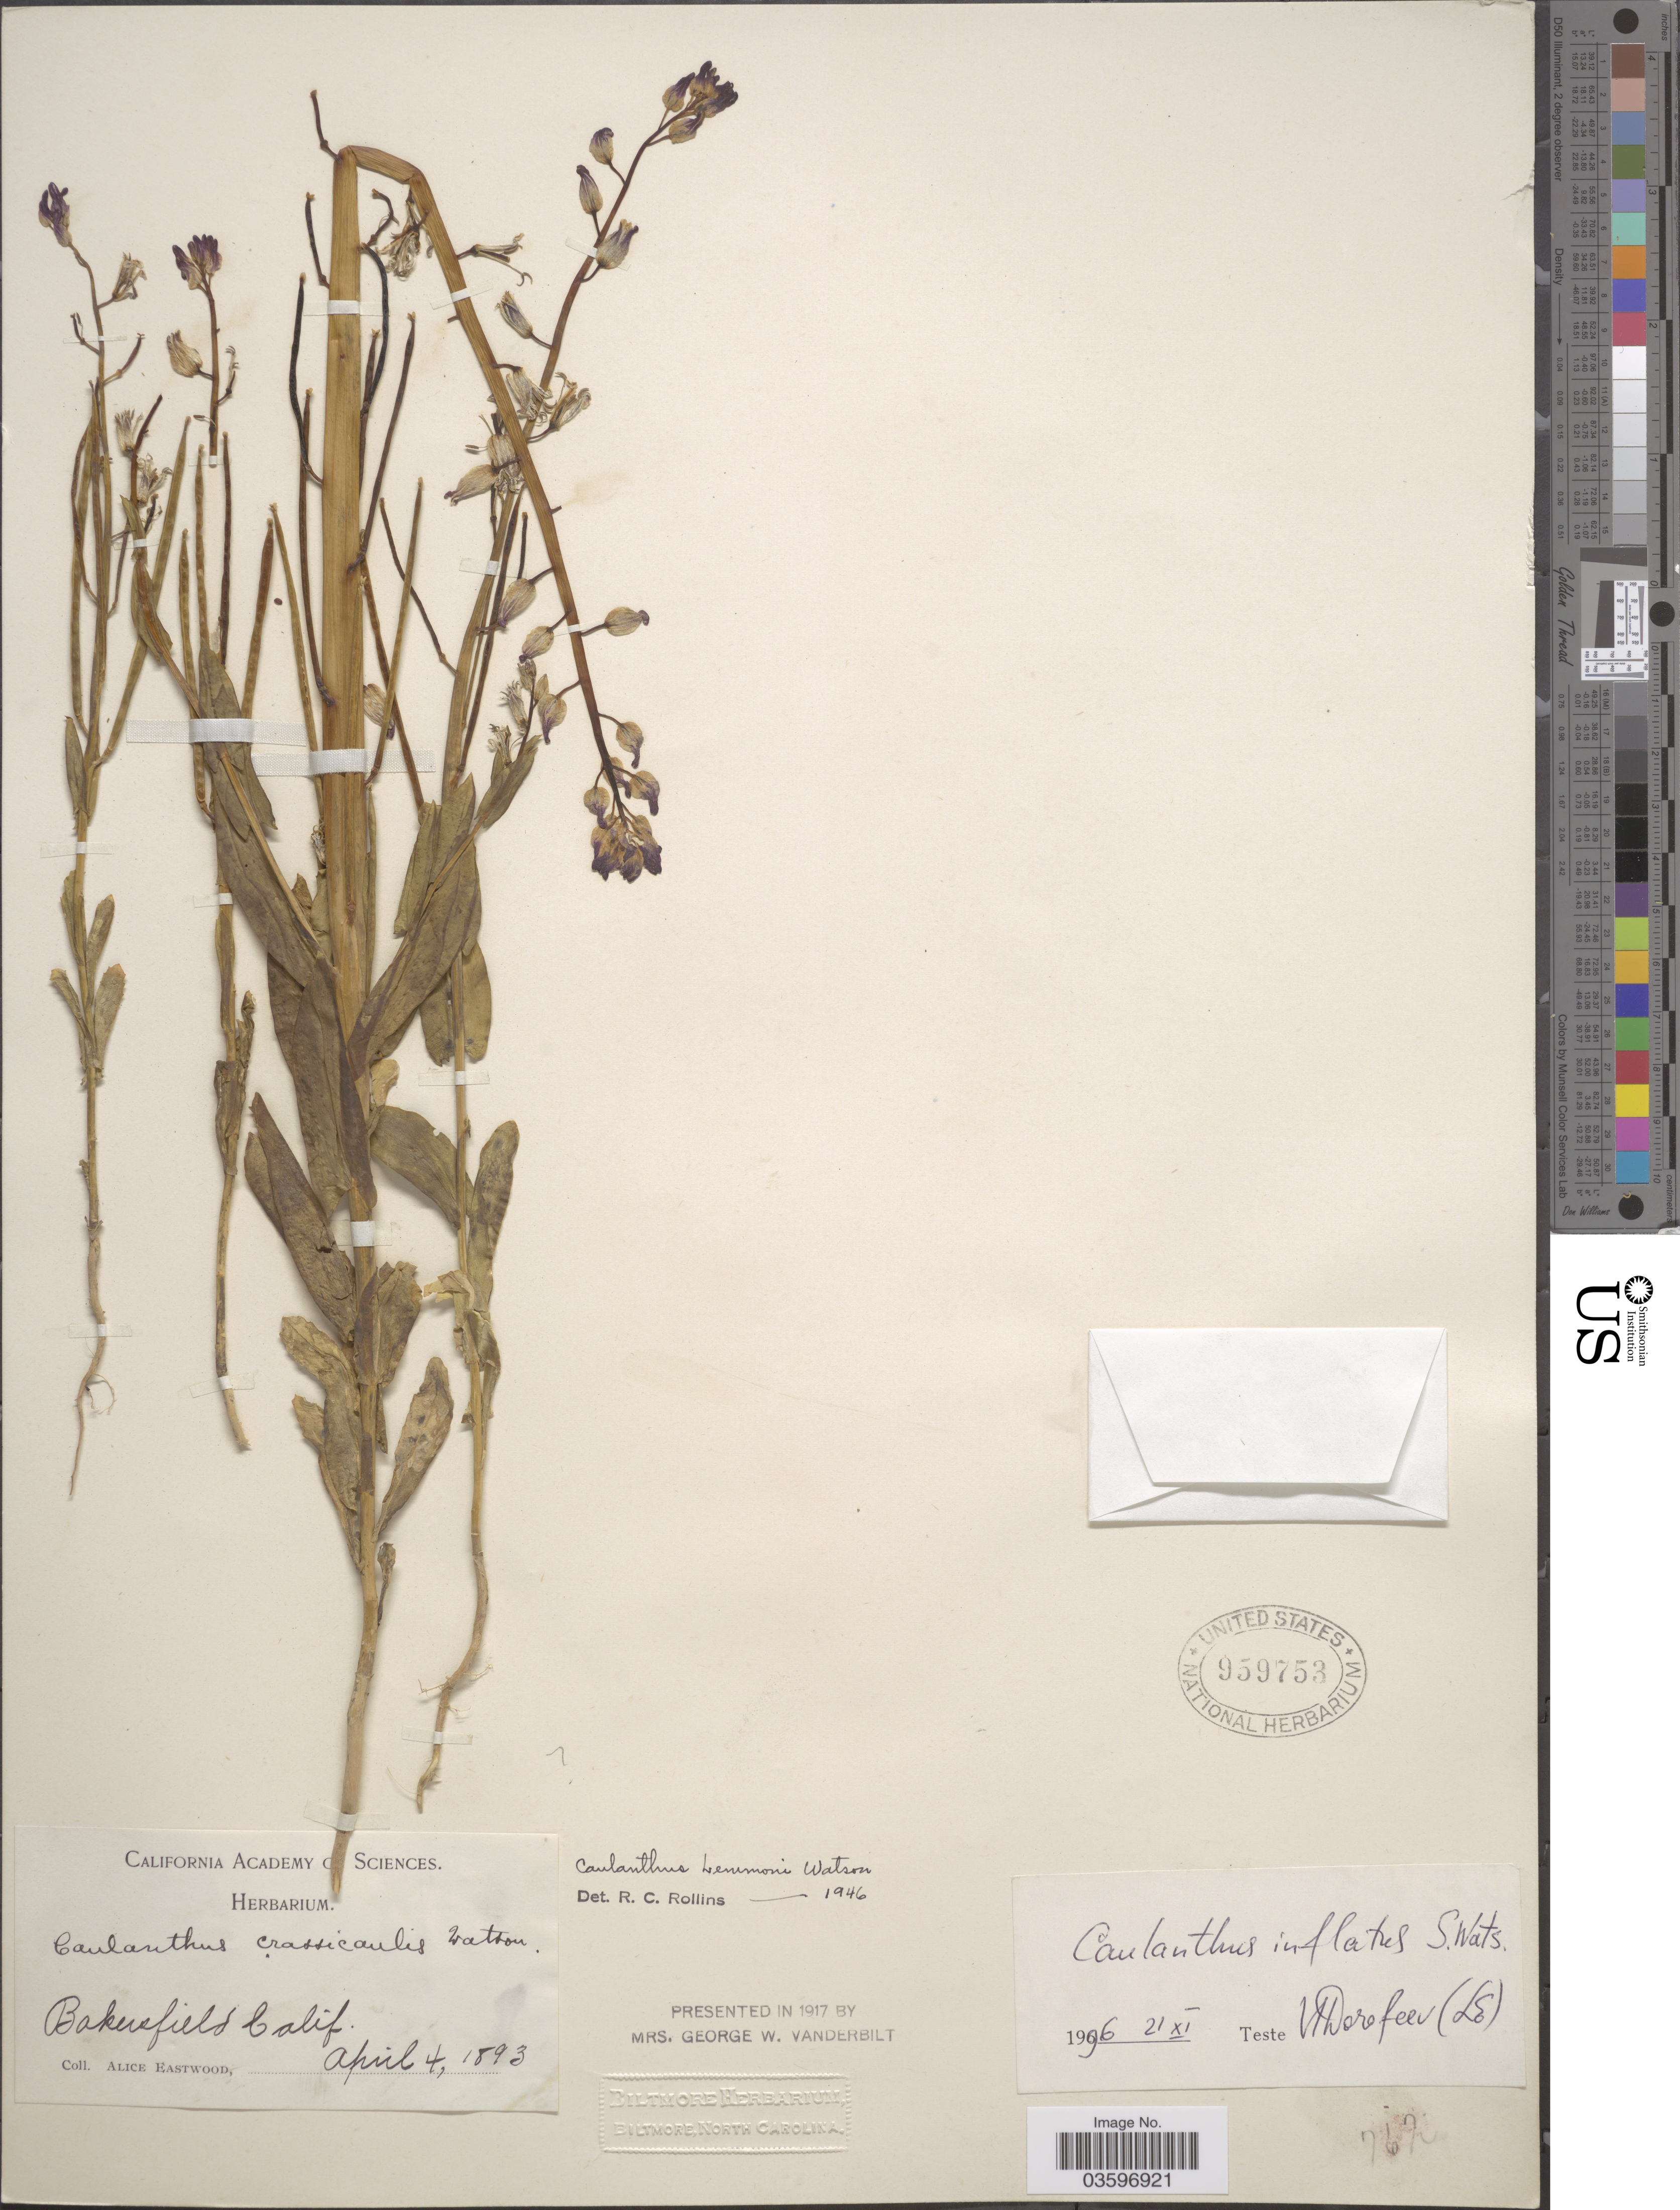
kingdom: Plantae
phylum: Tracheophyta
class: Magnoliopsida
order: Brassicales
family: Brassicaceae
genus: Caulanthus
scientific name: Caulanthus inflatus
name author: S. Watson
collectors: A. Eastwood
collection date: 1893-04-04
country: United States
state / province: California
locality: Bakersfield.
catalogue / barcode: US 959753